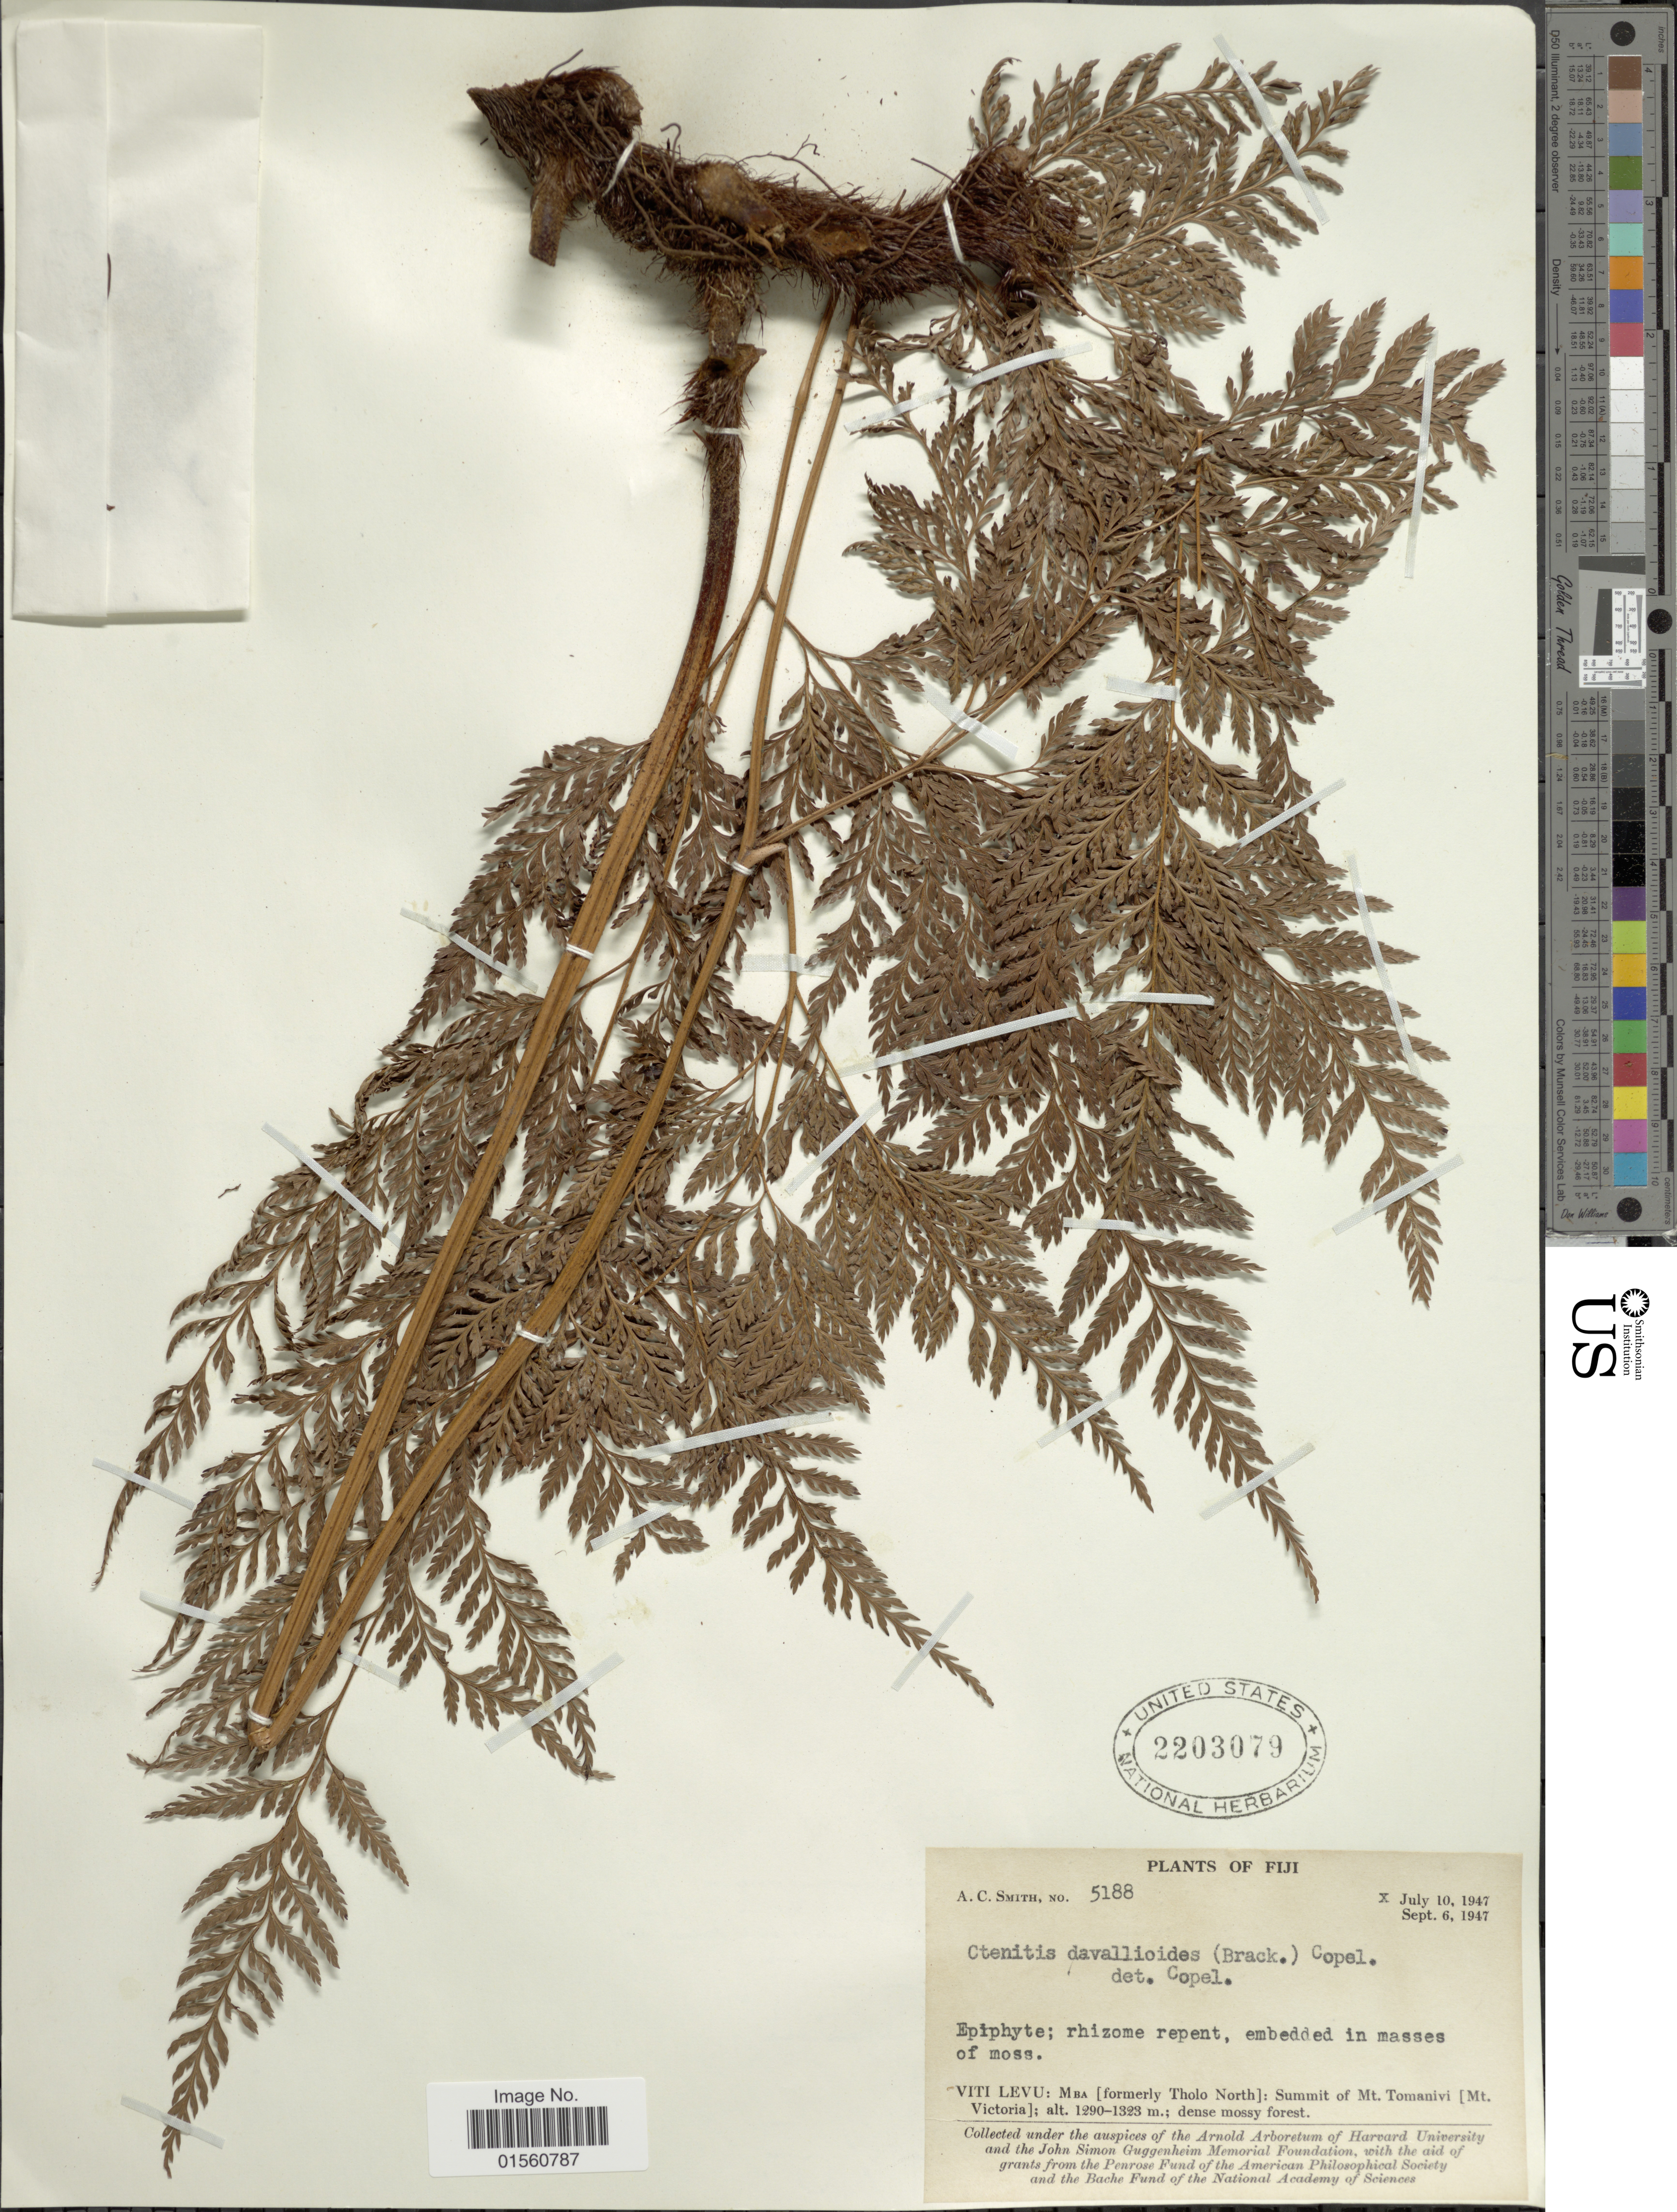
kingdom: Plantae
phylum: Tracheophyta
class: Polypodiopsida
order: Polypodiales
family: Dryopteridaceae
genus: Lastreopsis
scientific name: Lastreopsis davallioides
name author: (Brack.) Tindale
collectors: A. C. Smith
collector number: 5188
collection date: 1947-07-10/1947-09-06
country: Fiji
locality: Viti Levu: Mba [formerly Tholo North]: Summit of Mt Tomanivi [ Mt. Victoria]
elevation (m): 1290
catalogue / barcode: US 2203079